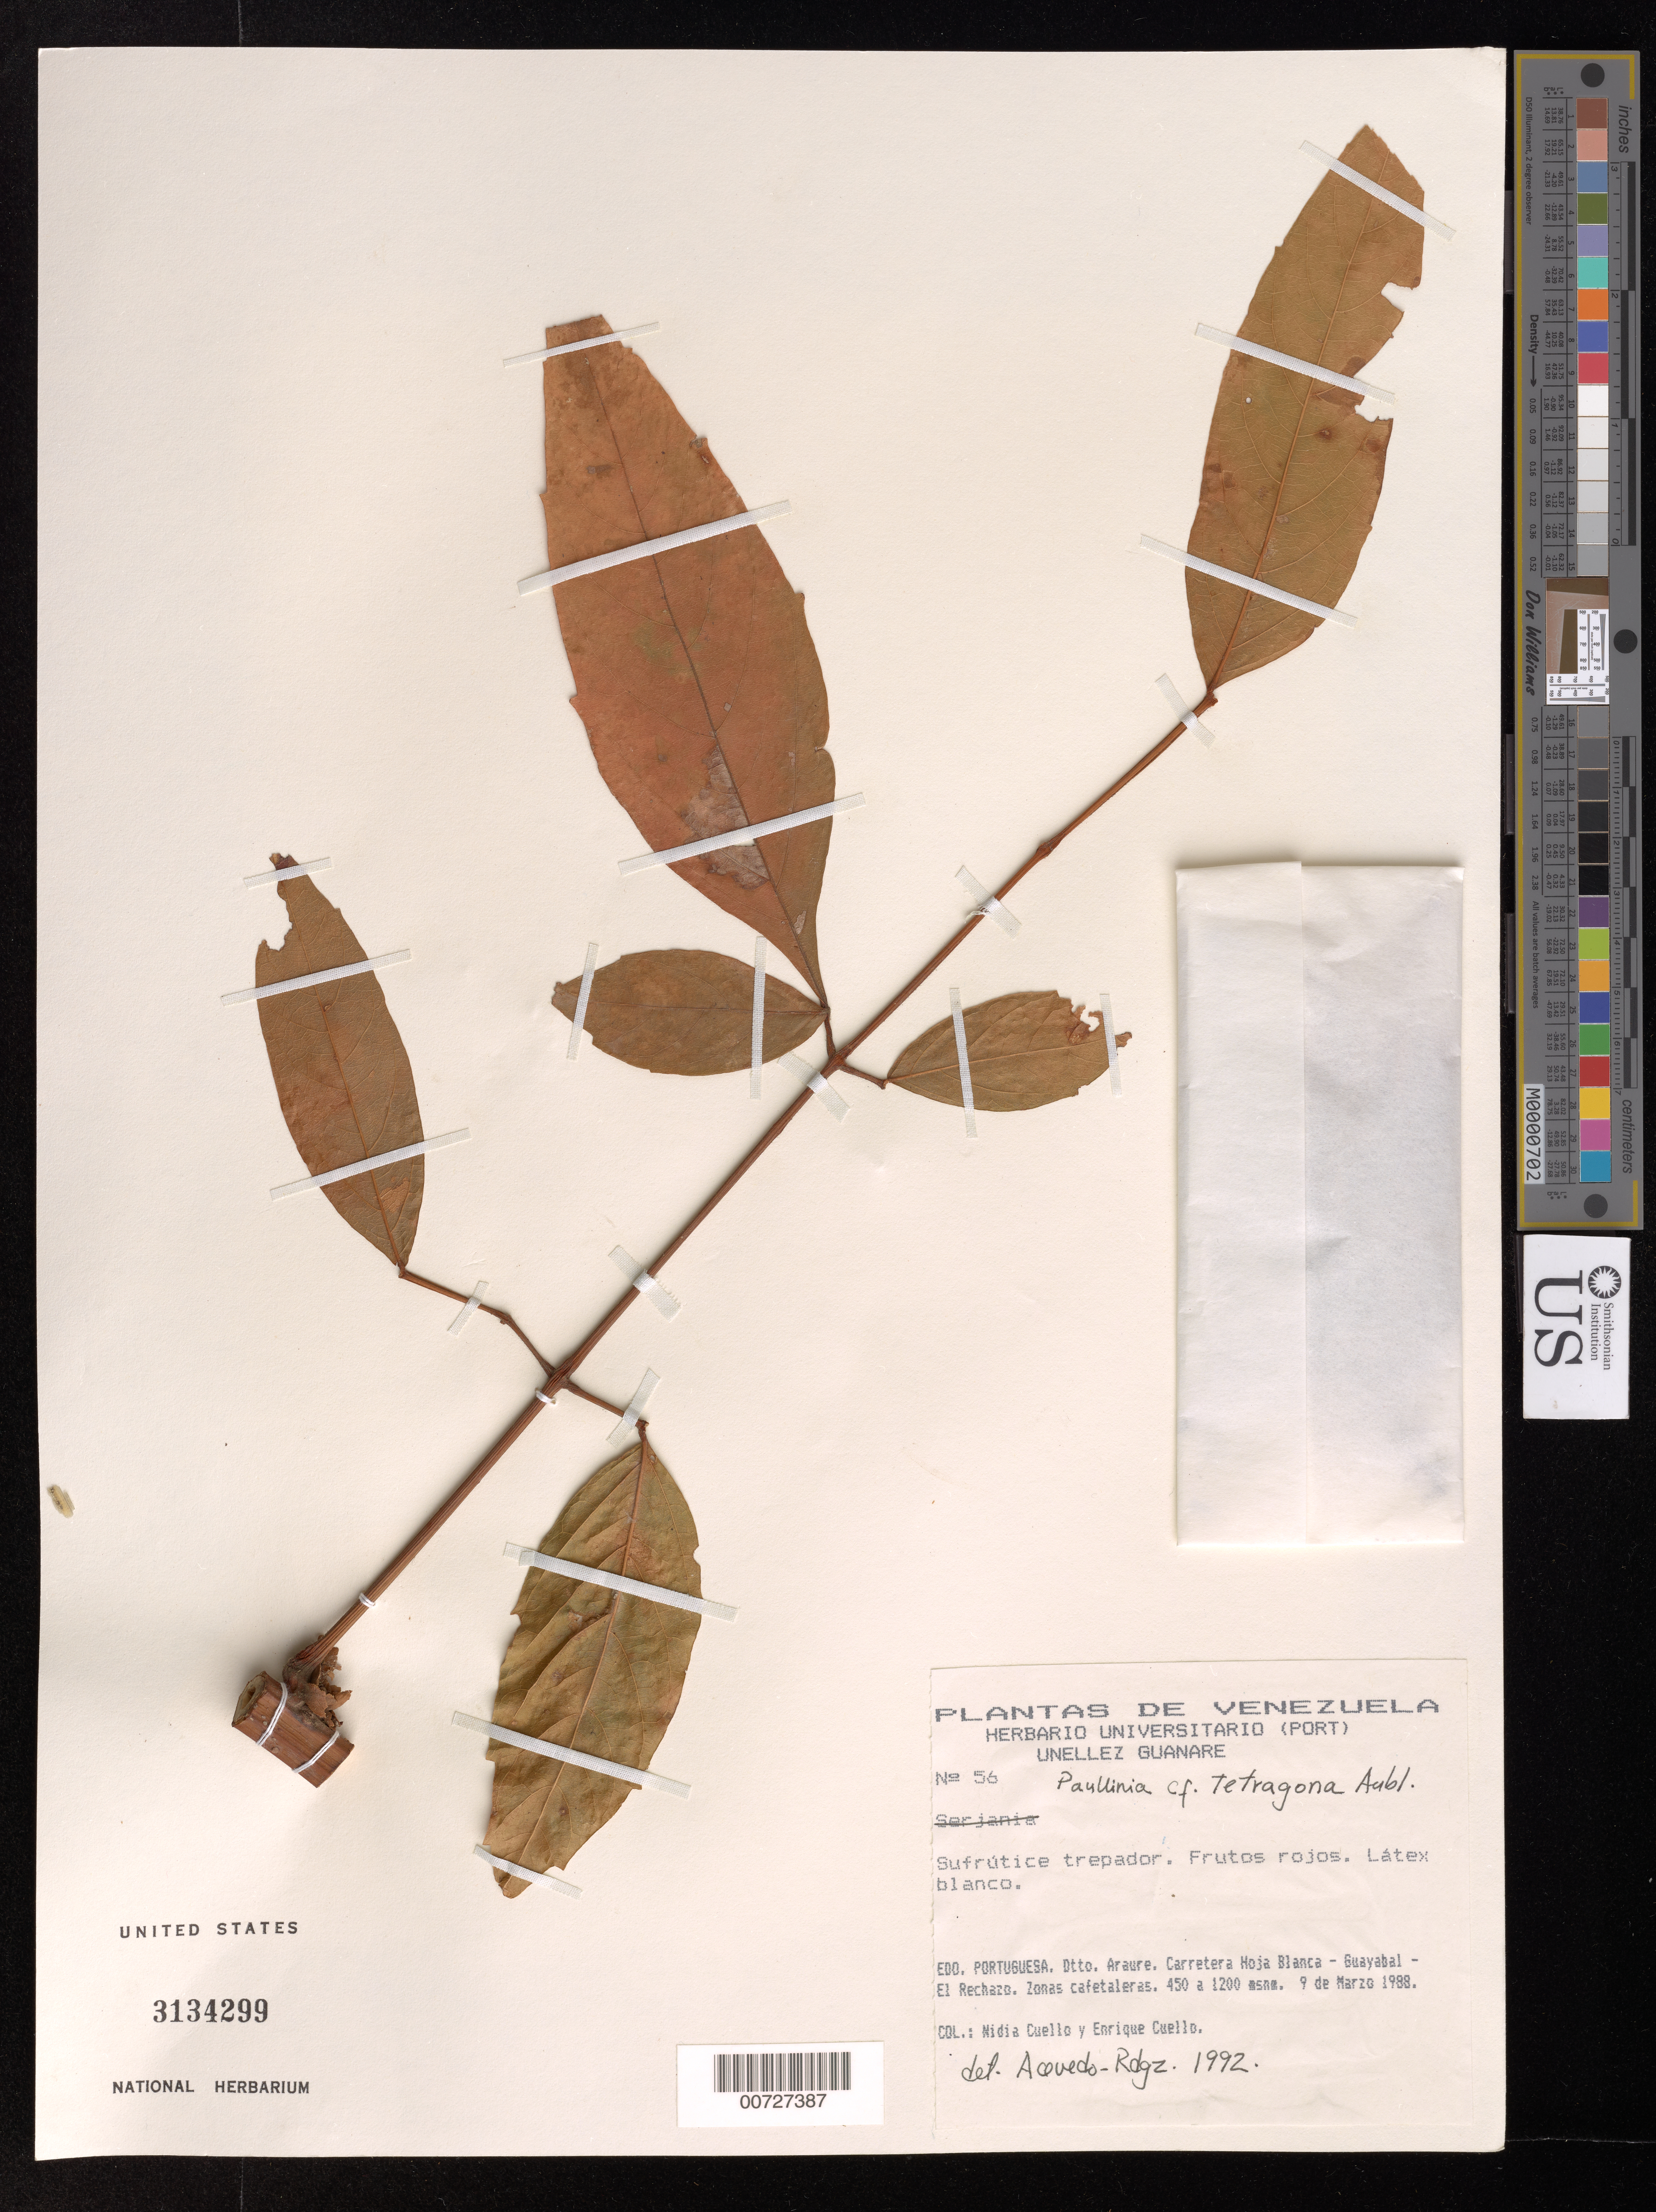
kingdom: Plantae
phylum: Tracheophyta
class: Magnoliopsida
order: Sapindales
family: Sapindaceae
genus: Paullinia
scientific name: Paullinia tetragona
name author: Aubl.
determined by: Acevedo-Rodríguez, P., (BOT), Smithsonian Institution - National Museum of Natural History (UNITED STATES)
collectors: N. L. Cuello & E. Cuello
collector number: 56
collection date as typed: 09 Mar 1988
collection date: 1988-03-09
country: Venezuela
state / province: Portuguesa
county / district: Araure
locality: Carretera Hoja Blanca - Guayabal - El Rechazo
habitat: Zonas cafetaleras.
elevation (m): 450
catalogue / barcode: US 3134299